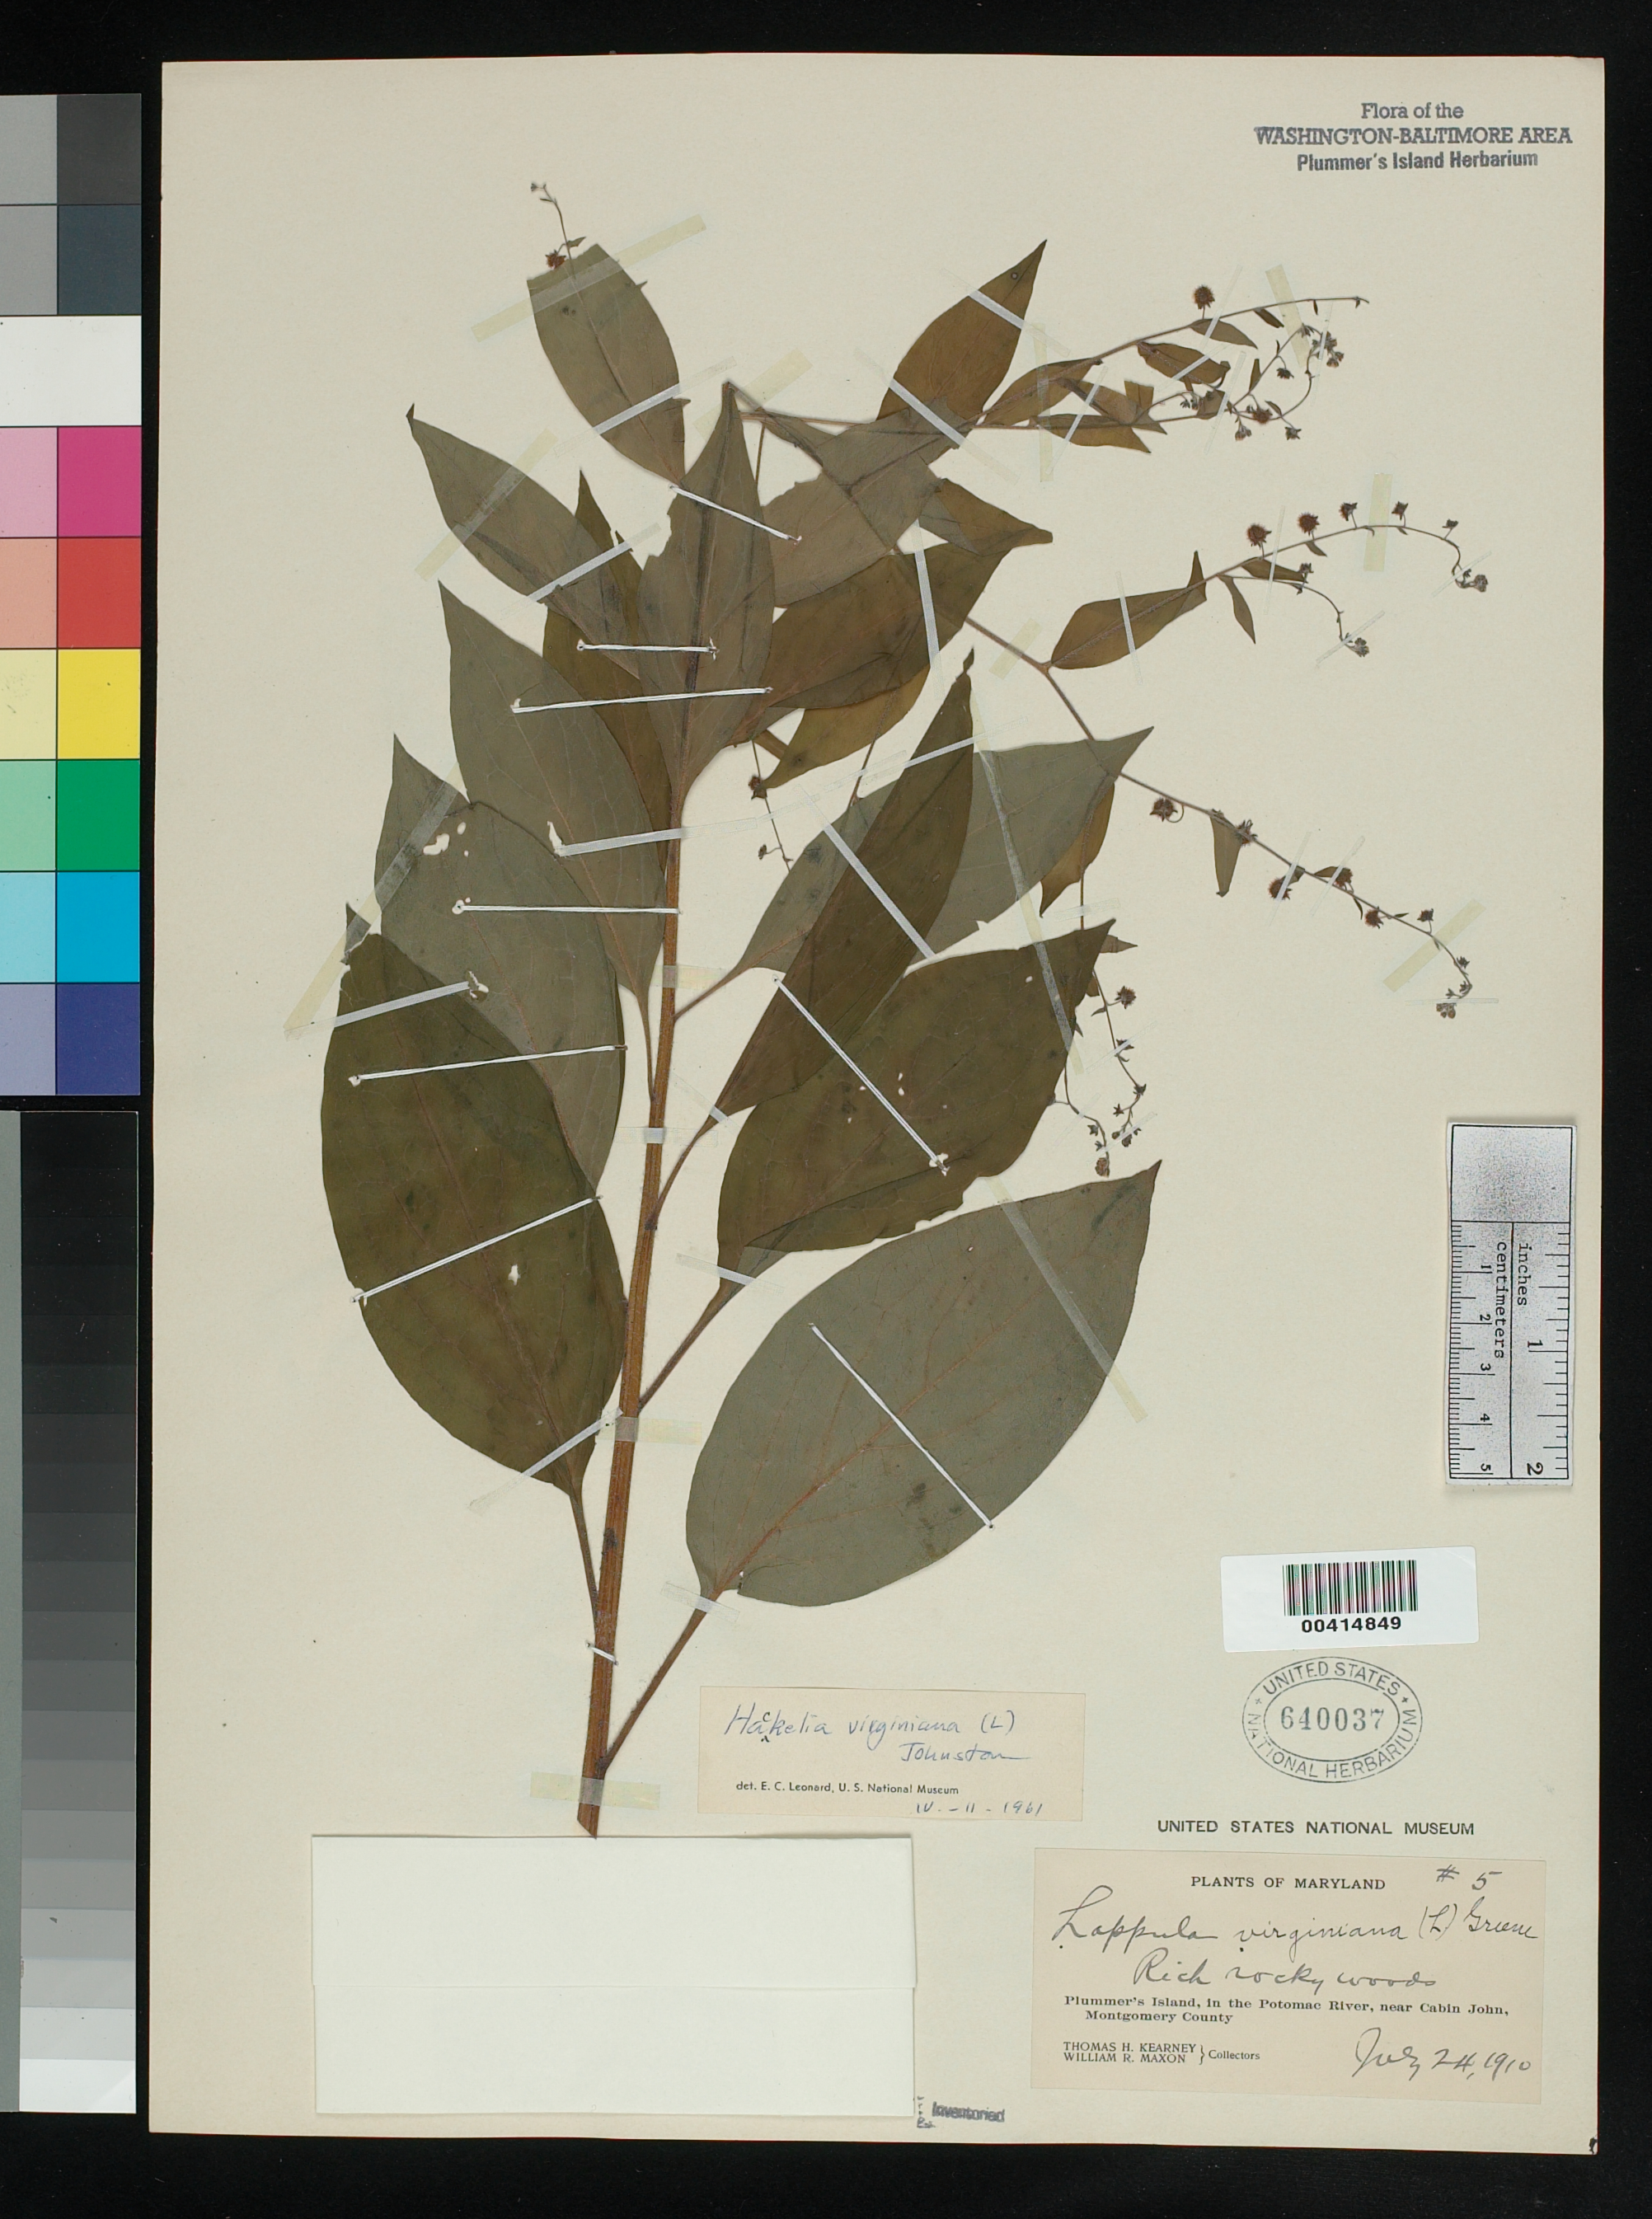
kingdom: Plantae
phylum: Tracheophyta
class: Magnoliopsida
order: Boraginales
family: Boraginaceae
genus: Hackelia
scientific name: Hackelia virginiana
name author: (L.) I.M. Johnst.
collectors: T. H. Kearney & W. R. Maxon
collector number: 5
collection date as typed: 24 Jul 1910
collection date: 1910-07-24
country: United States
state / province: Maryland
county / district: Montgomery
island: Plummers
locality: Plummer's Island C. & O. Canal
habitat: Rich rocky woods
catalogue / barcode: US 640037